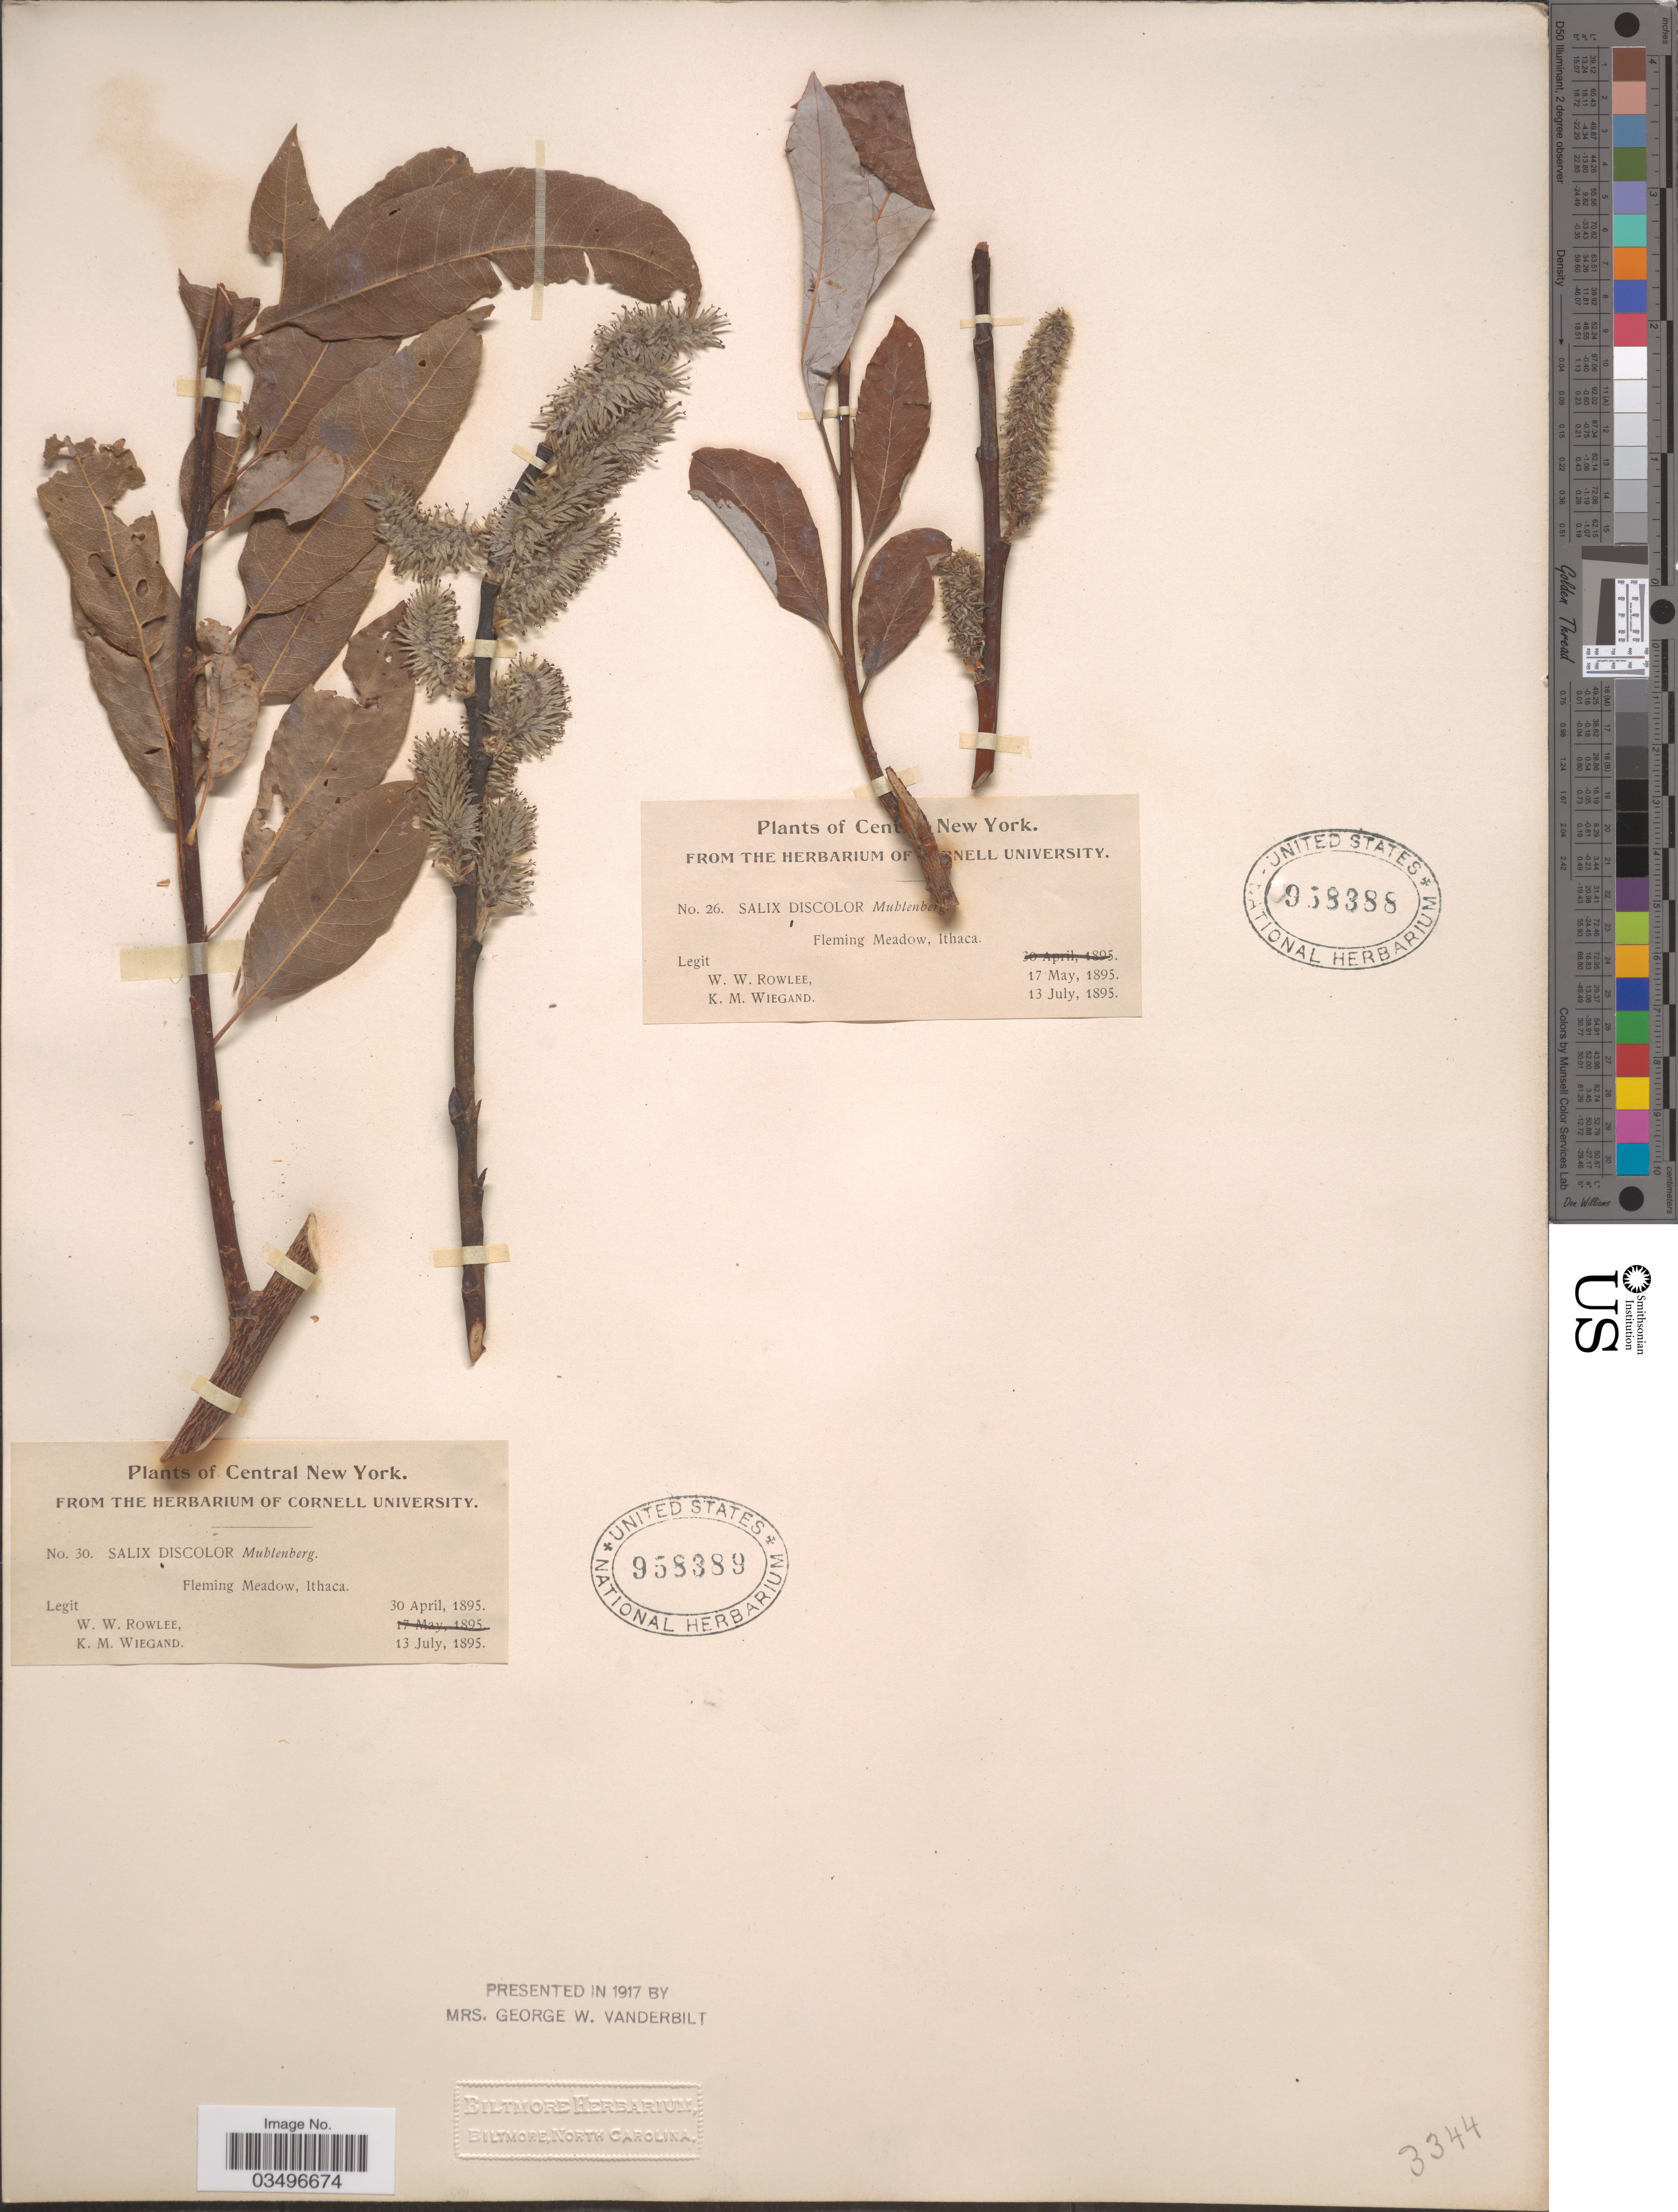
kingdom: Plantae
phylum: Tracheophyta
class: Magnoliopsida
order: Malpighiales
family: Salicaceae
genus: Salix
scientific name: Salix discolor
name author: Muhl.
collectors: W. W. Rowlee & K. M. Wiegand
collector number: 26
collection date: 1895-05-17/1895-07-13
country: United States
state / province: New York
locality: Central New York. Fleming Meadow, Ithaca.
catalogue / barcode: US 958388